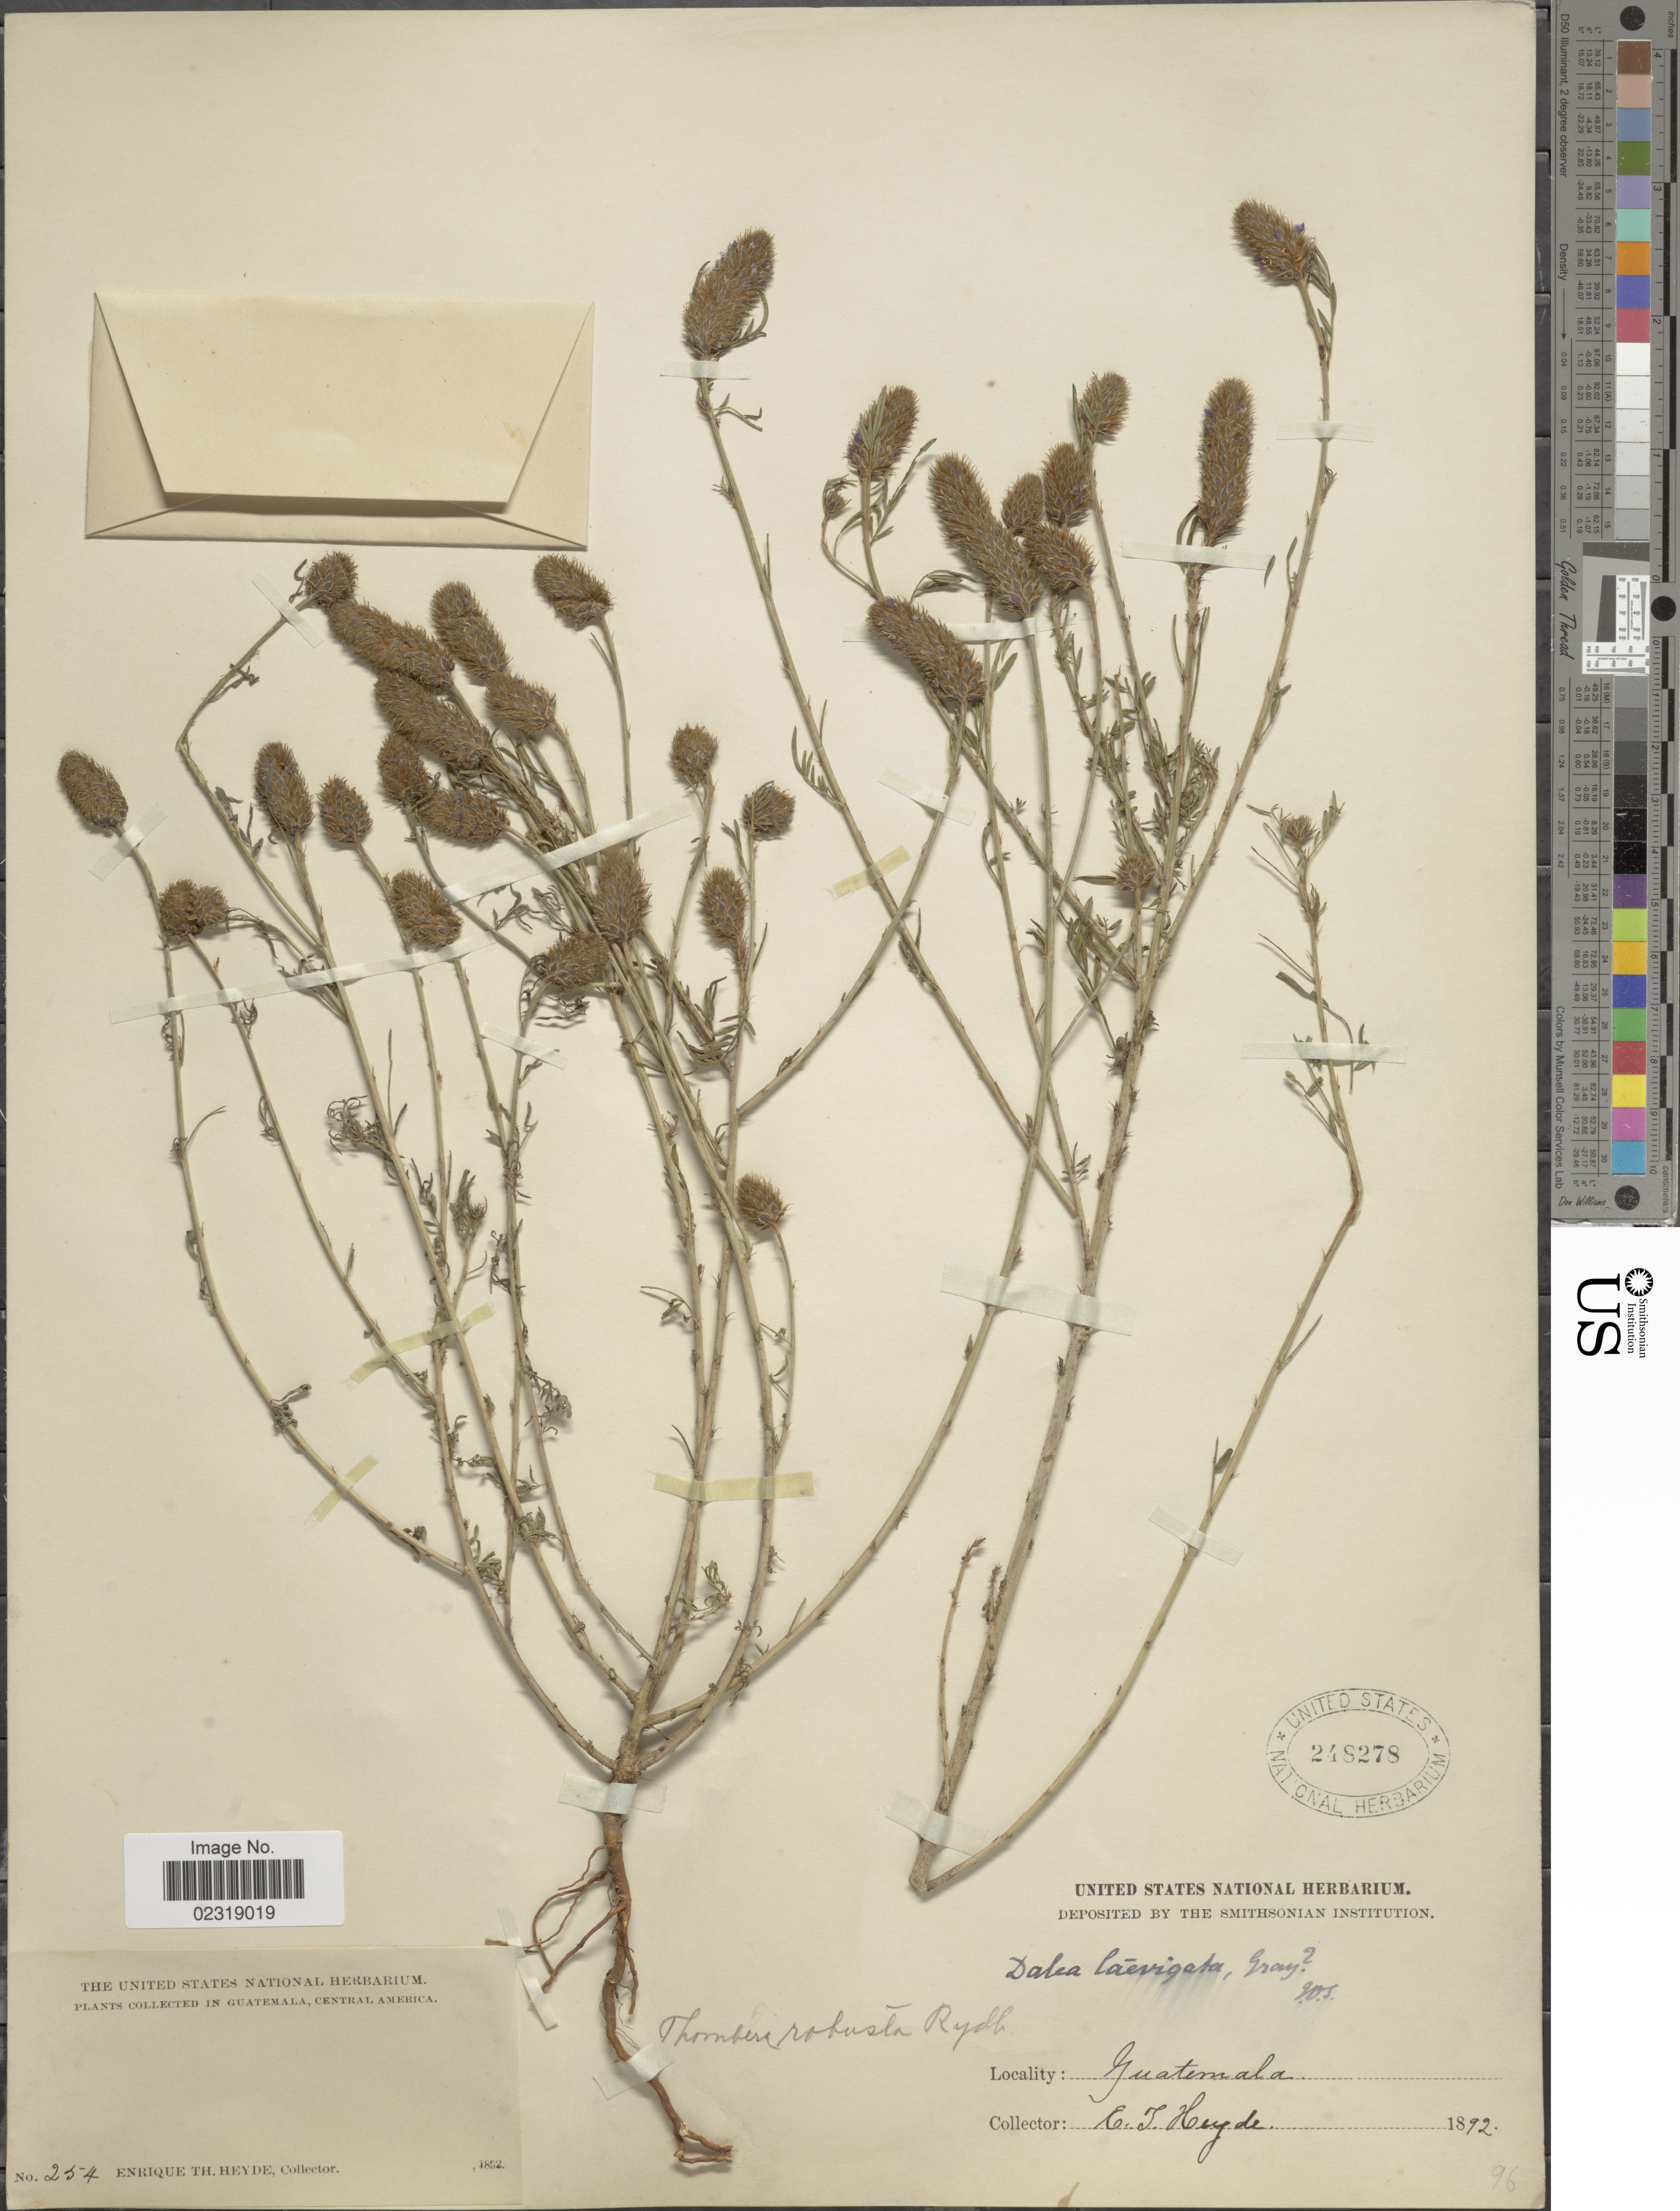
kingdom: Plantae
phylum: Tracheophyta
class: Magnoliopsida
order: Fabales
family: Fabaceae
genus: Dalea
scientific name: Dalea cliffortiana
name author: Willd.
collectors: Heyde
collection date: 1892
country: Guatemala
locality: Guatemala.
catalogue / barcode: US 248278